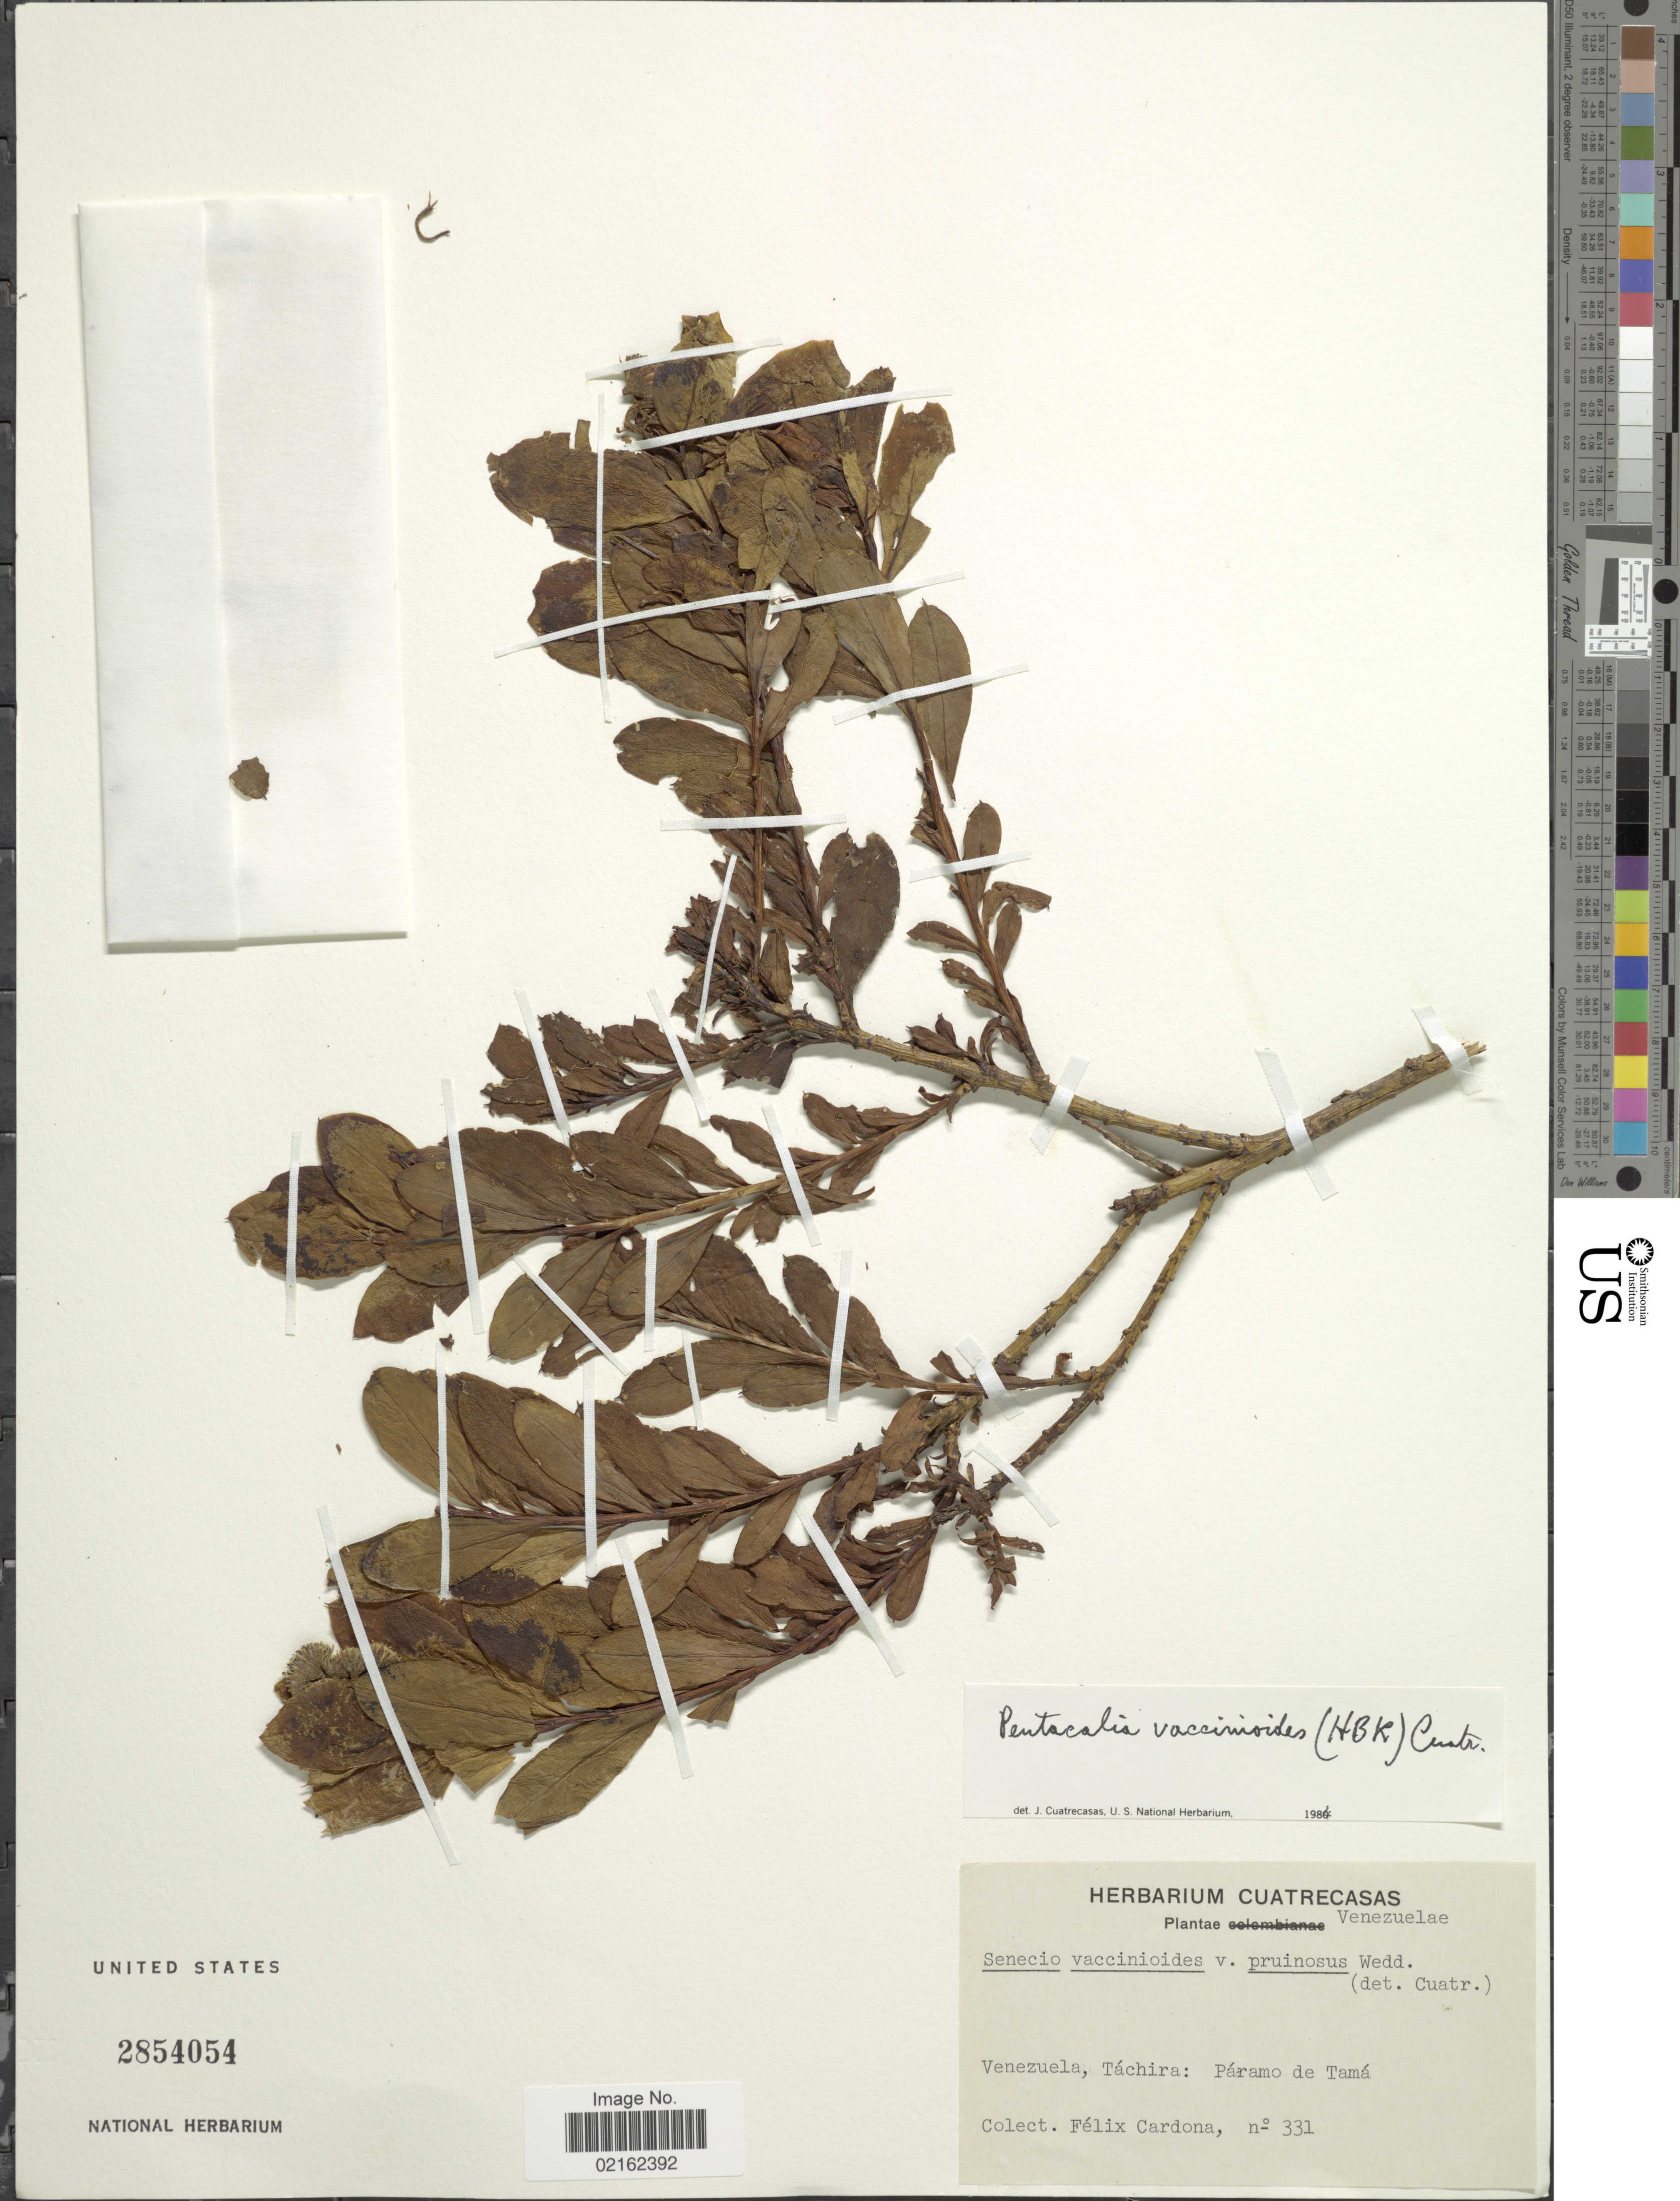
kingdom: Plantae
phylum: Tracheophyta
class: Magnoliopsida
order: Asterales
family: Asteraceae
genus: Pentacalia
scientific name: Pentacalia vaccinioides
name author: (Kunth) Cuatrec.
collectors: F. Cardona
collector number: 331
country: Venezuela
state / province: Tachira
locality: Paramo de Tama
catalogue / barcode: US 2854054